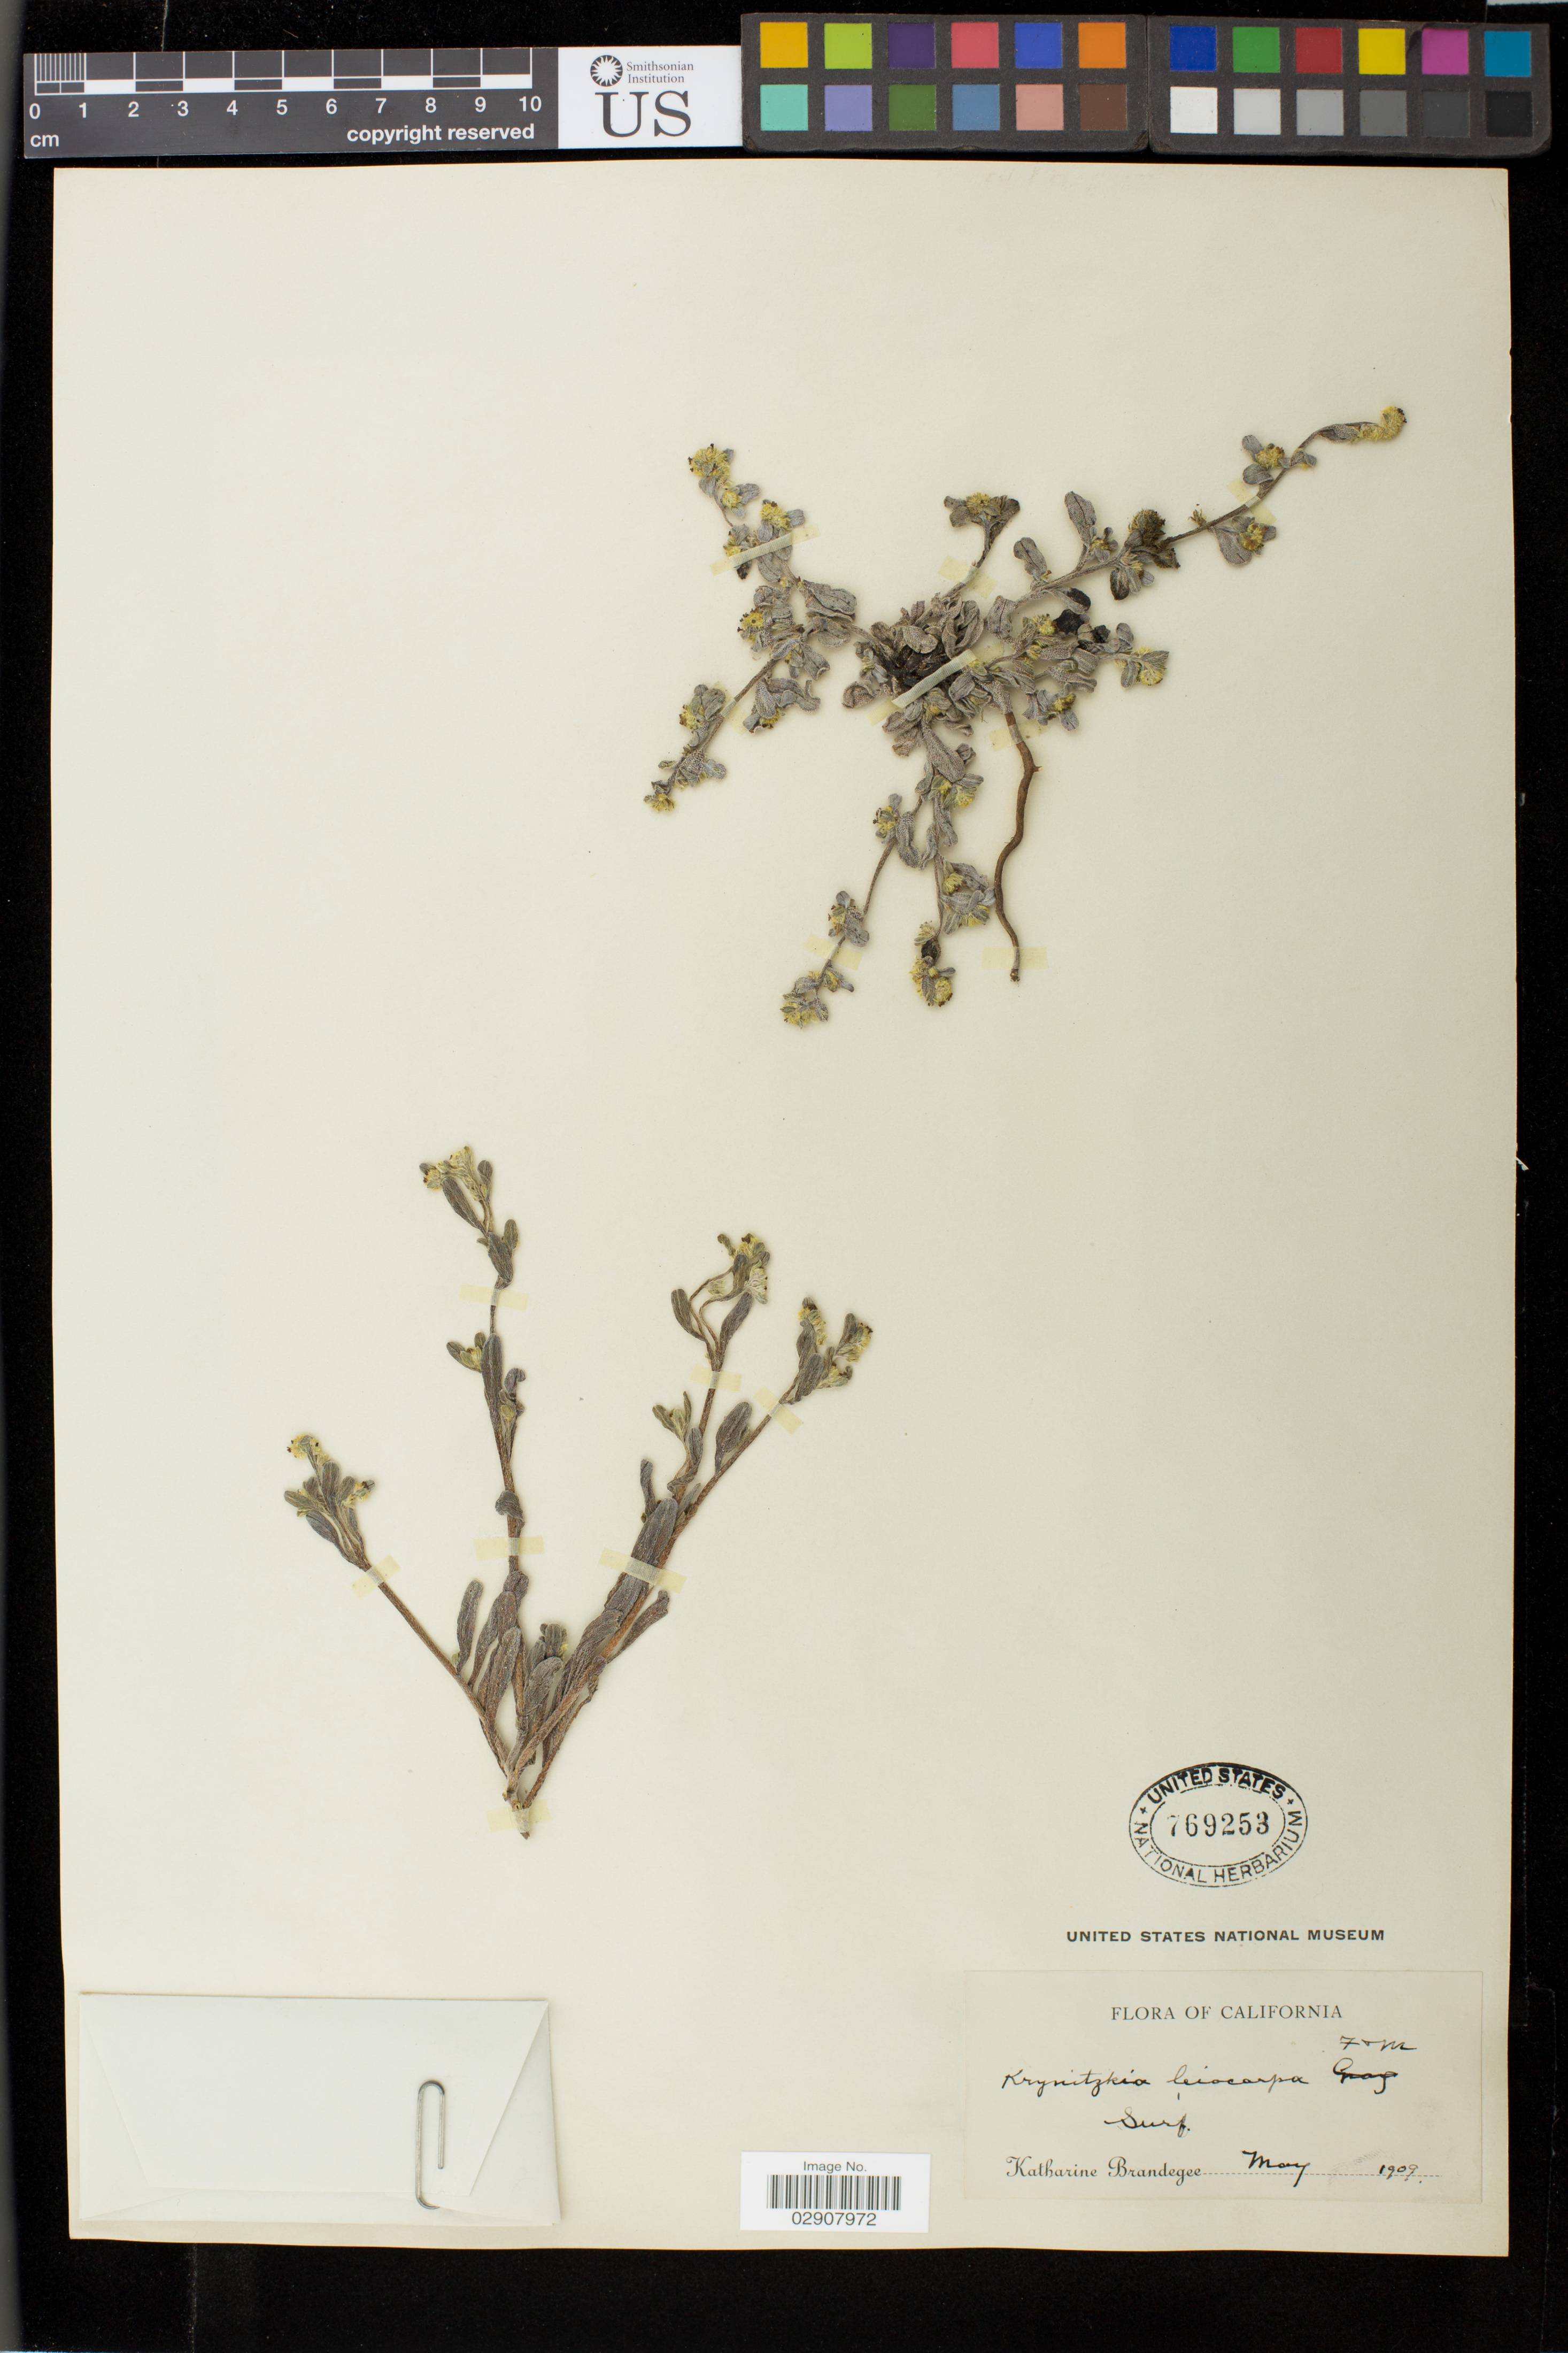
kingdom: Plantae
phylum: Tracheophyta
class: Magnoliopsida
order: Boraginales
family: Boraginaceae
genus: Cryptantha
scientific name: Cryptantha leiocarpa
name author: (Fisch. & C.A. Mey.) Greene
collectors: K. Brandegee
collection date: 1909-05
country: United States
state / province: California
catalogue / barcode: US 769253